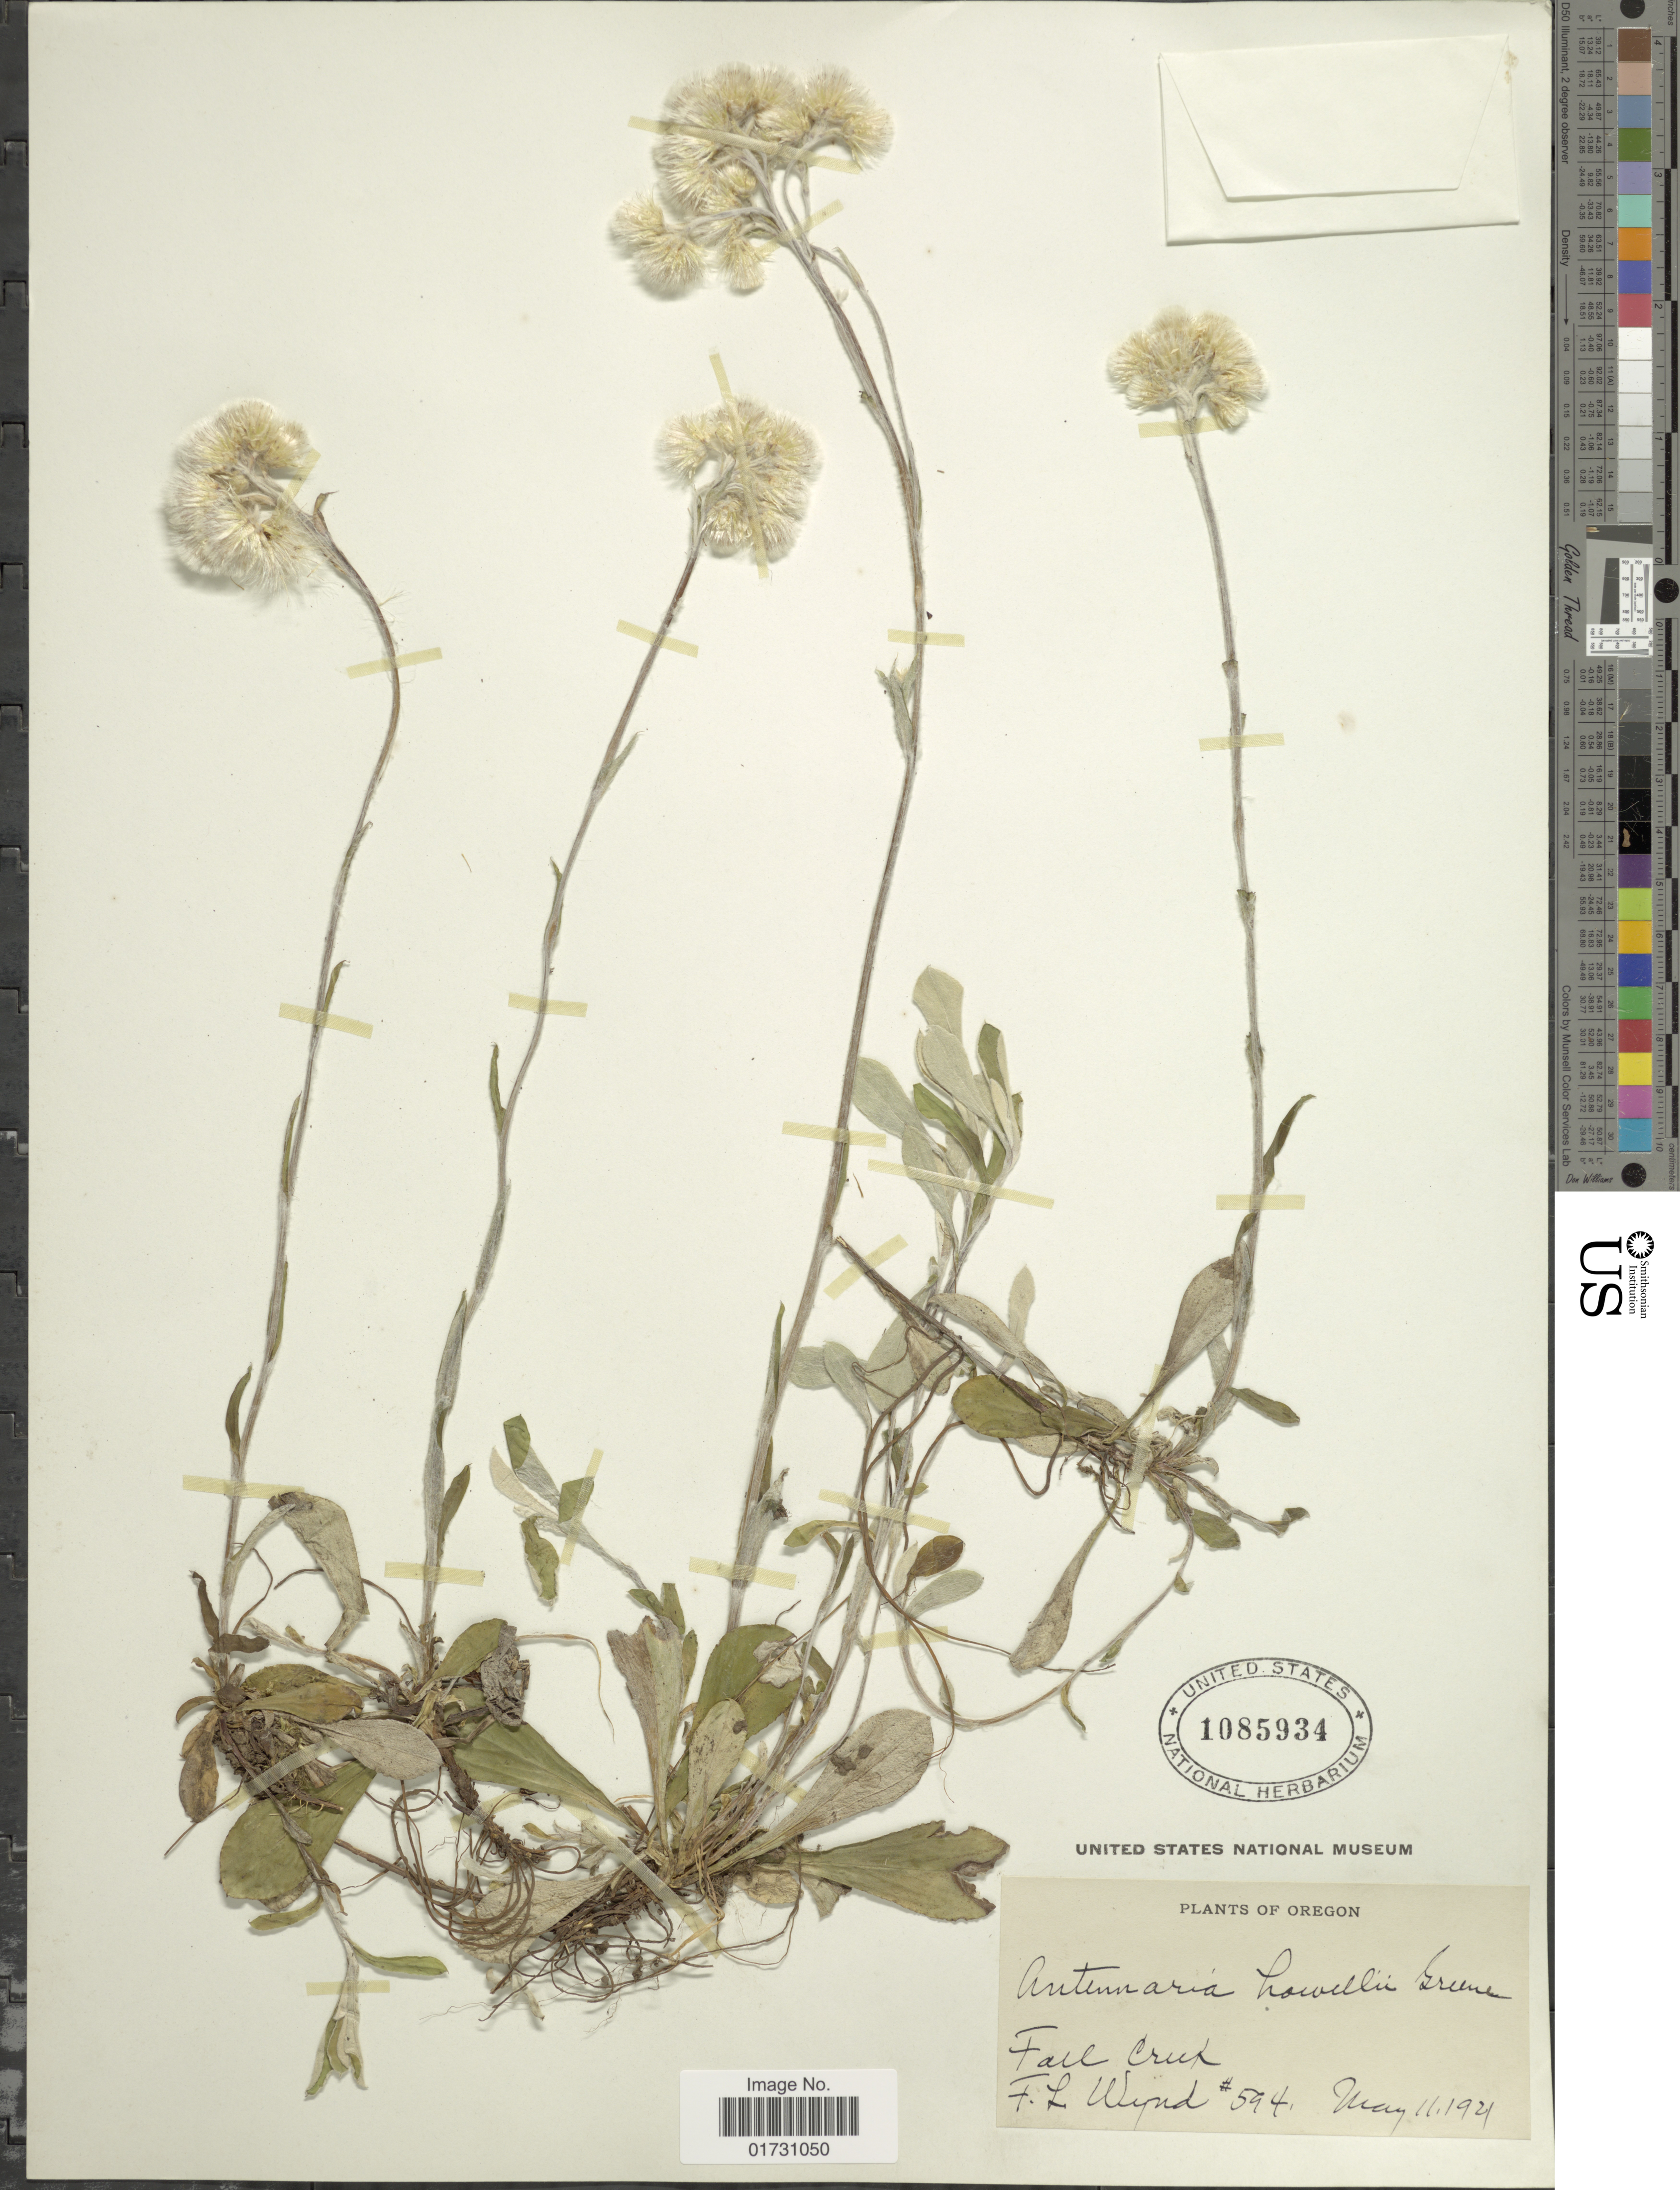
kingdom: Plantae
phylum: Tracheophyta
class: Magnoliopsida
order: Asterales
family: Asteraceae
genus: Antennaria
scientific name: Antennaria howellii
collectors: F. L. Wynd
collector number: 594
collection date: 1921-05-11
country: United States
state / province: Oregon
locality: Fall Creek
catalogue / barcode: US 1085934